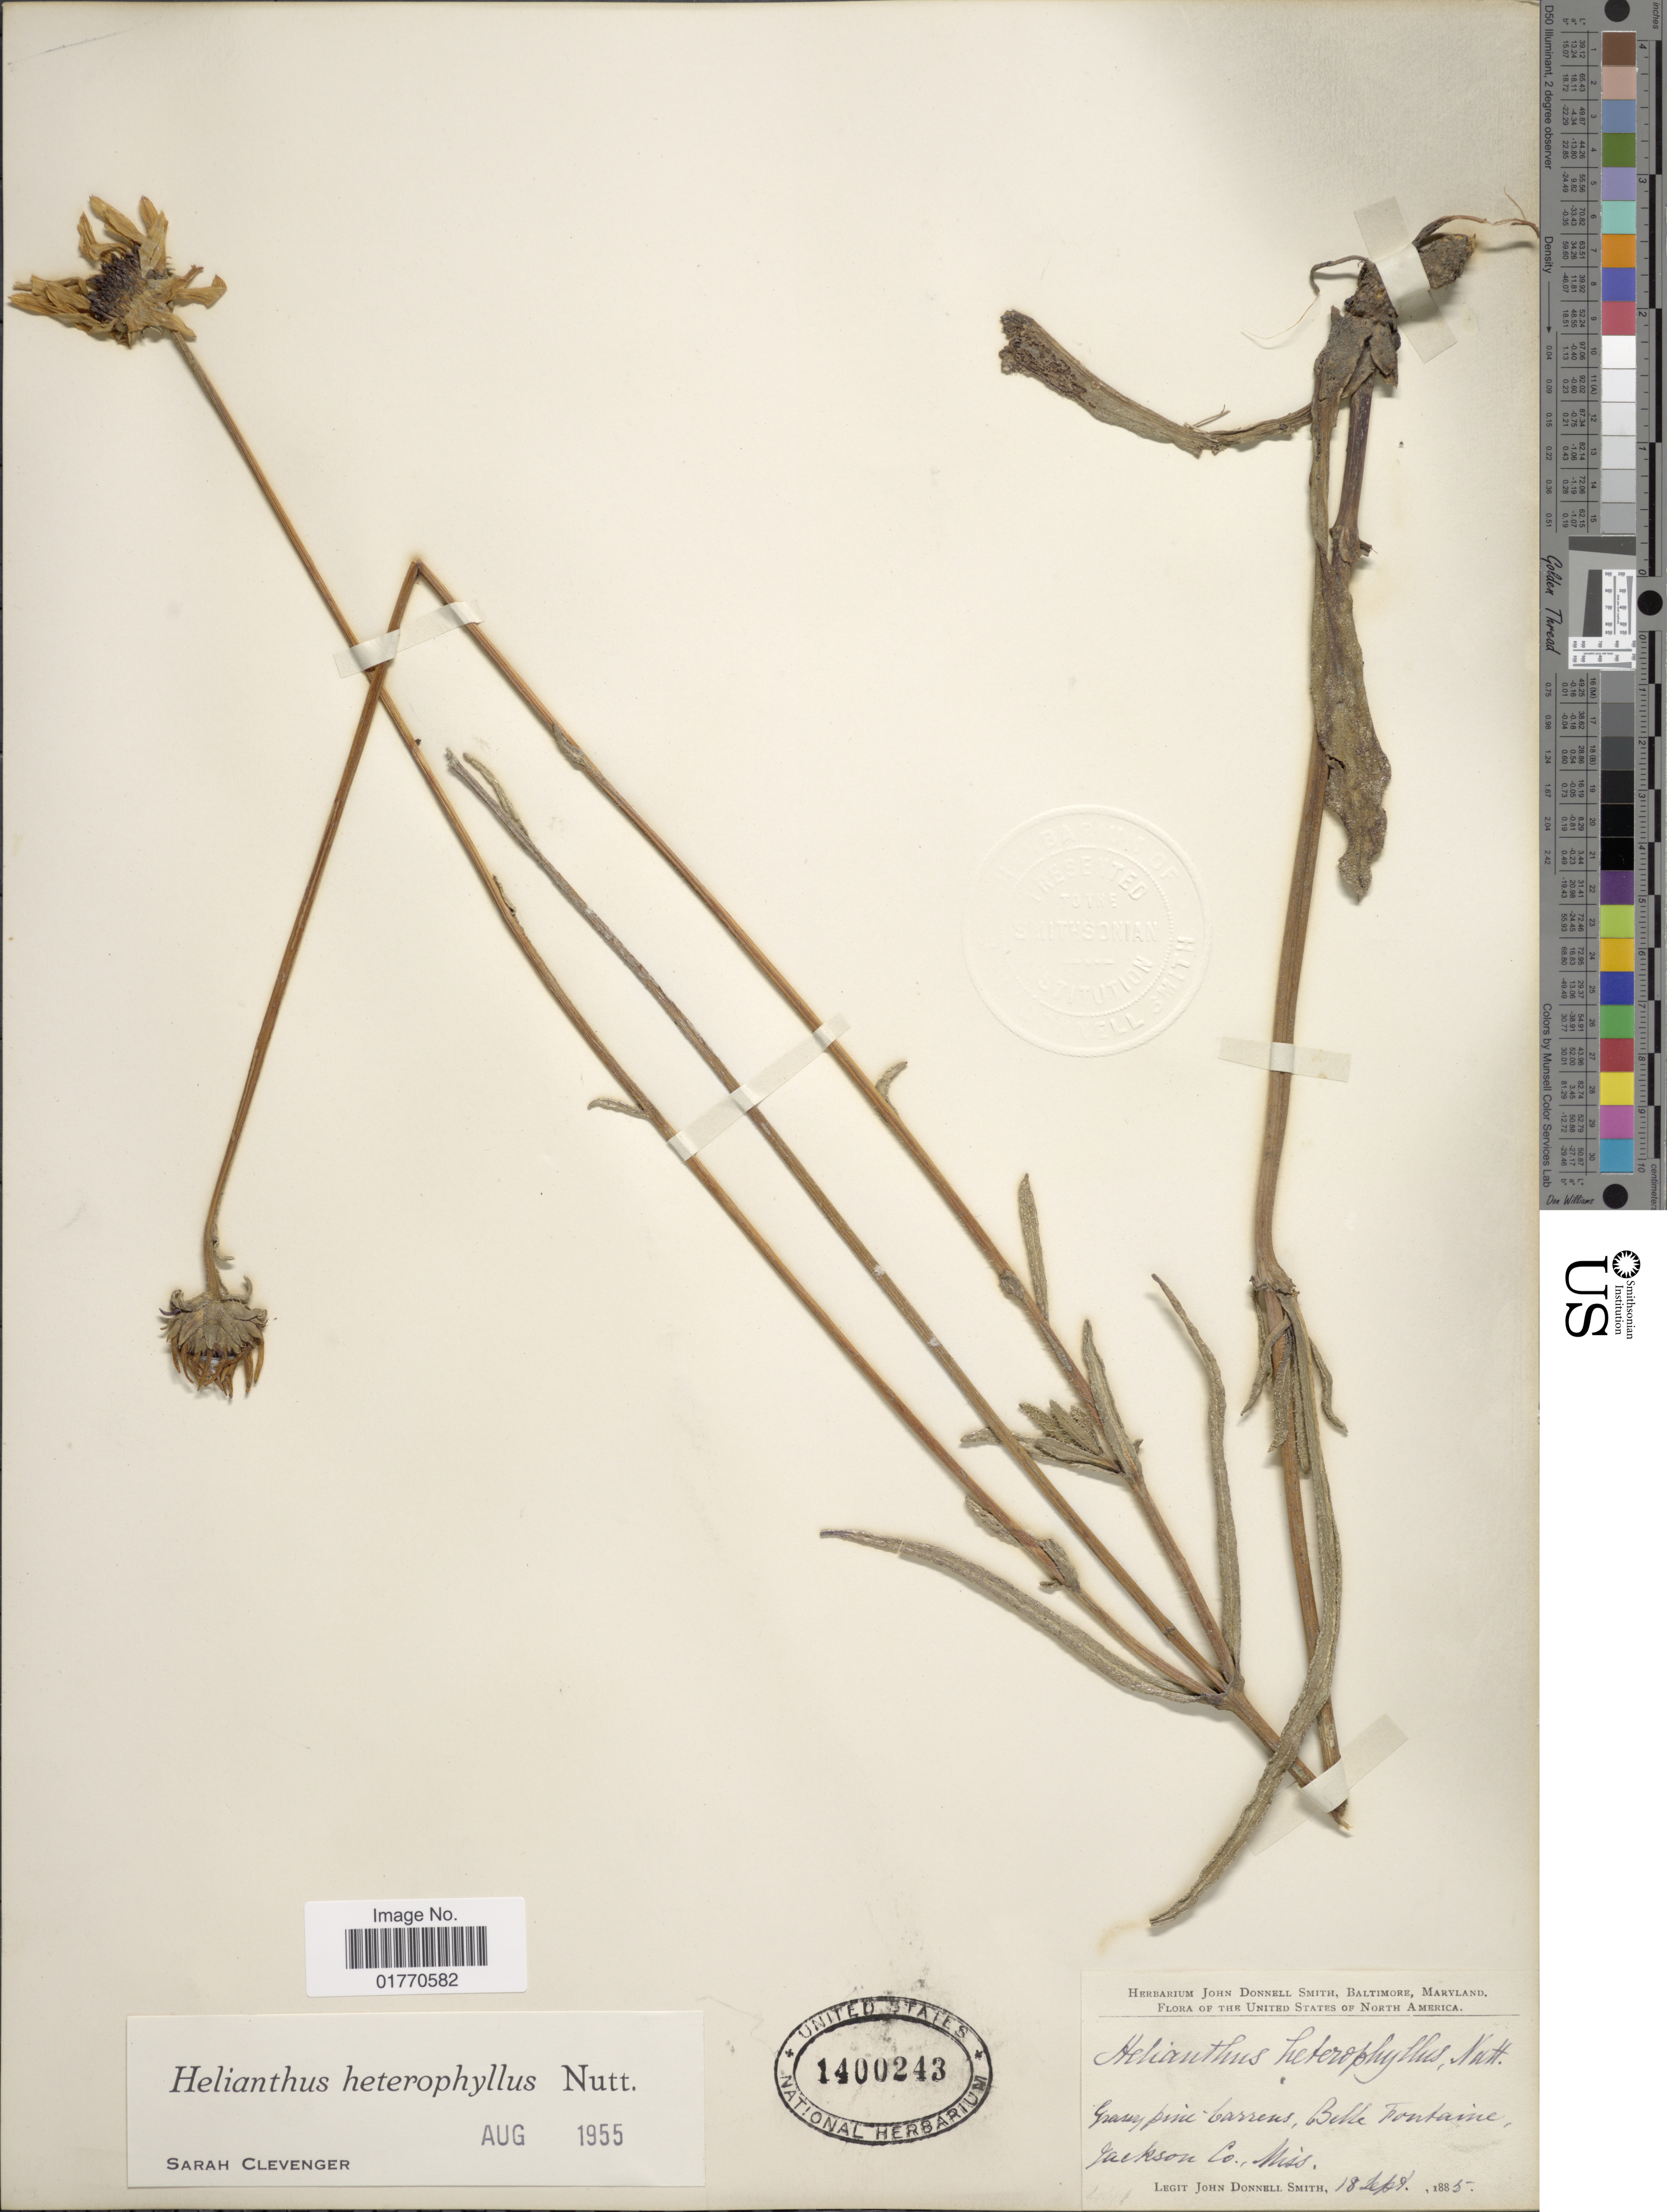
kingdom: Plantae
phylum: Tracheophyta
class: Magnoliopsida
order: Asterales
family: Asteraceae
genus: Helianthus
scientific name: Helianthus heterophyllus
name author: Nutt.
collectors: J. Donnell Smith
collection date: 1885-09-18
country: United States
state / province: Mississippi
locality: Grassy pine barrens, Belle Fontaine, Jackson Co.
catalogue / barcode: US 1400243